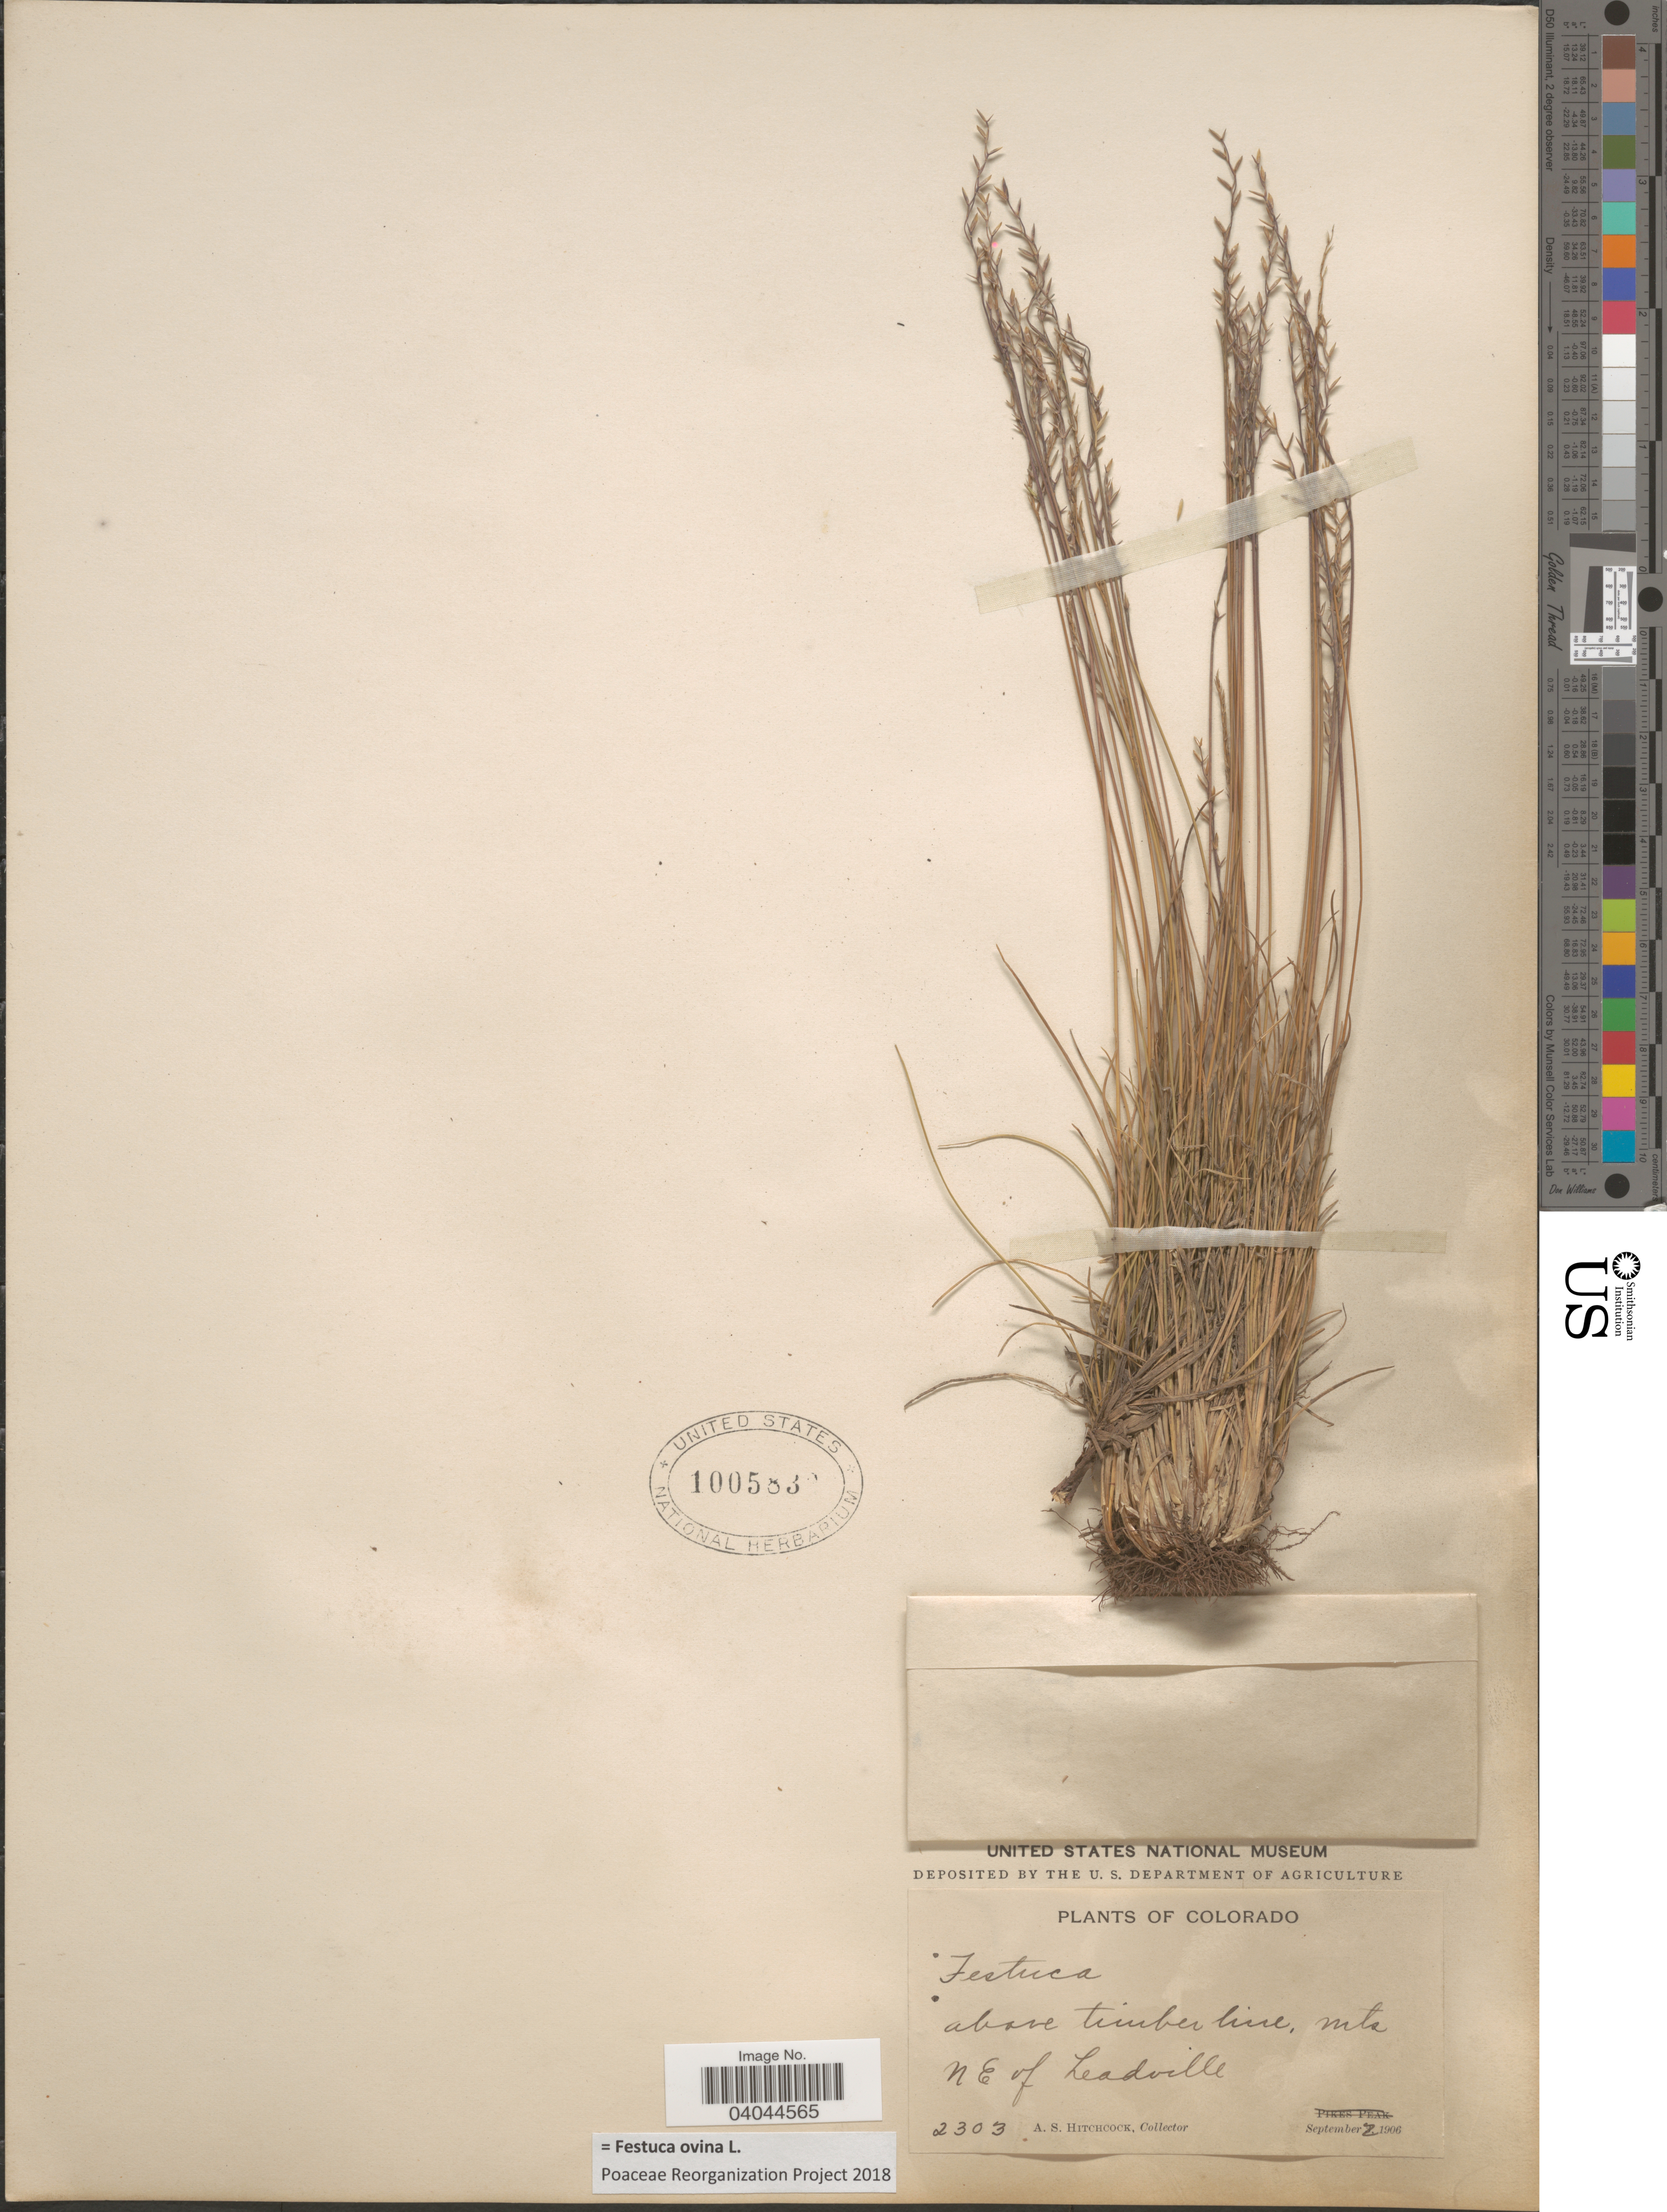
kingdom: Plantae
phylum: Tracheophyta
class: Liliopsida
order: Poales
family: Poaceae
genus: Festuca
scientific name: Festuca ovina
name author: L.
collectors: A. S. Hitchcock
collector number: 2303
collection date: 1906-09-02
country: United States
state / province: Colorado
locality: Above timberline, mts. NE of Leadville.